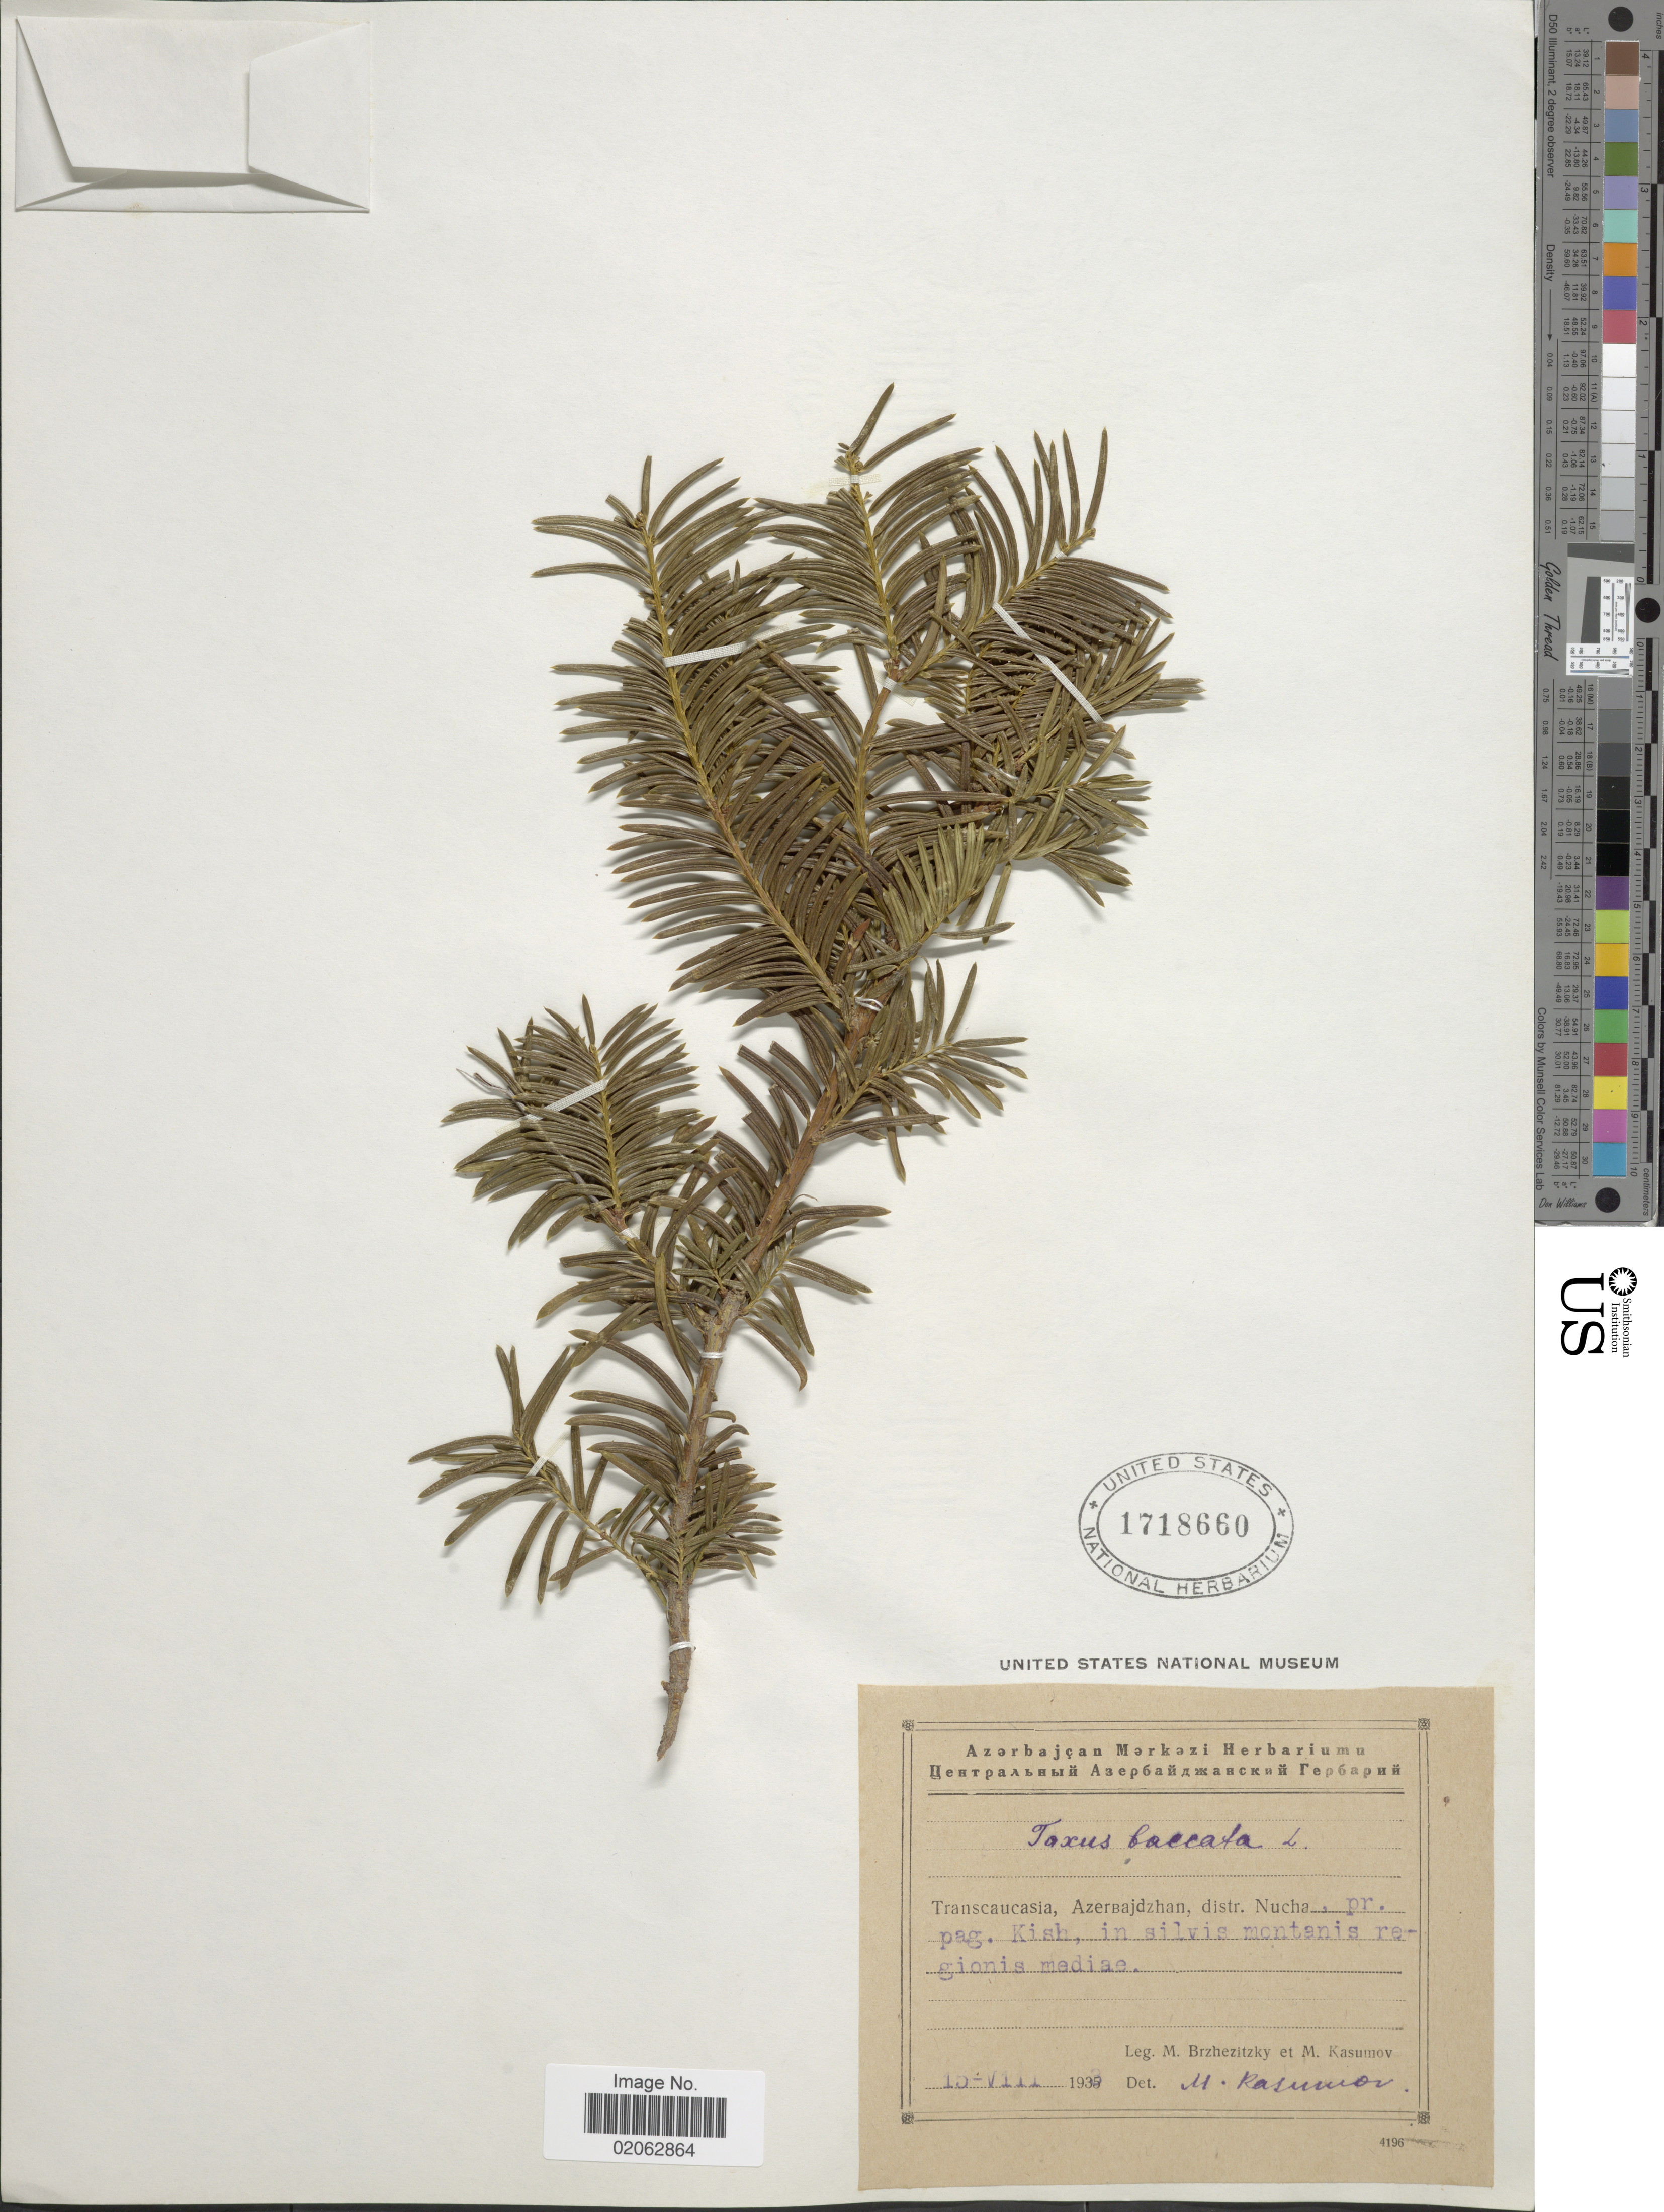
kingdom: Plantae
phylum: Tracheophyta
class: Pinopsida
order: Pinales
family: Taxaceae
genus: Taxus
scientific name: Taxus baccata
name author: L.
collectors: M. Brzhezitzky & M. Kasumov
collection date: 1933-08-15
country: Azerbaijan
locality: Transcaucasia, Azerbadjzhan, distr. Nucha, pr. pag. Kish, in silvis montanis regionis mediae.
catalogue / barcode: US 1718660